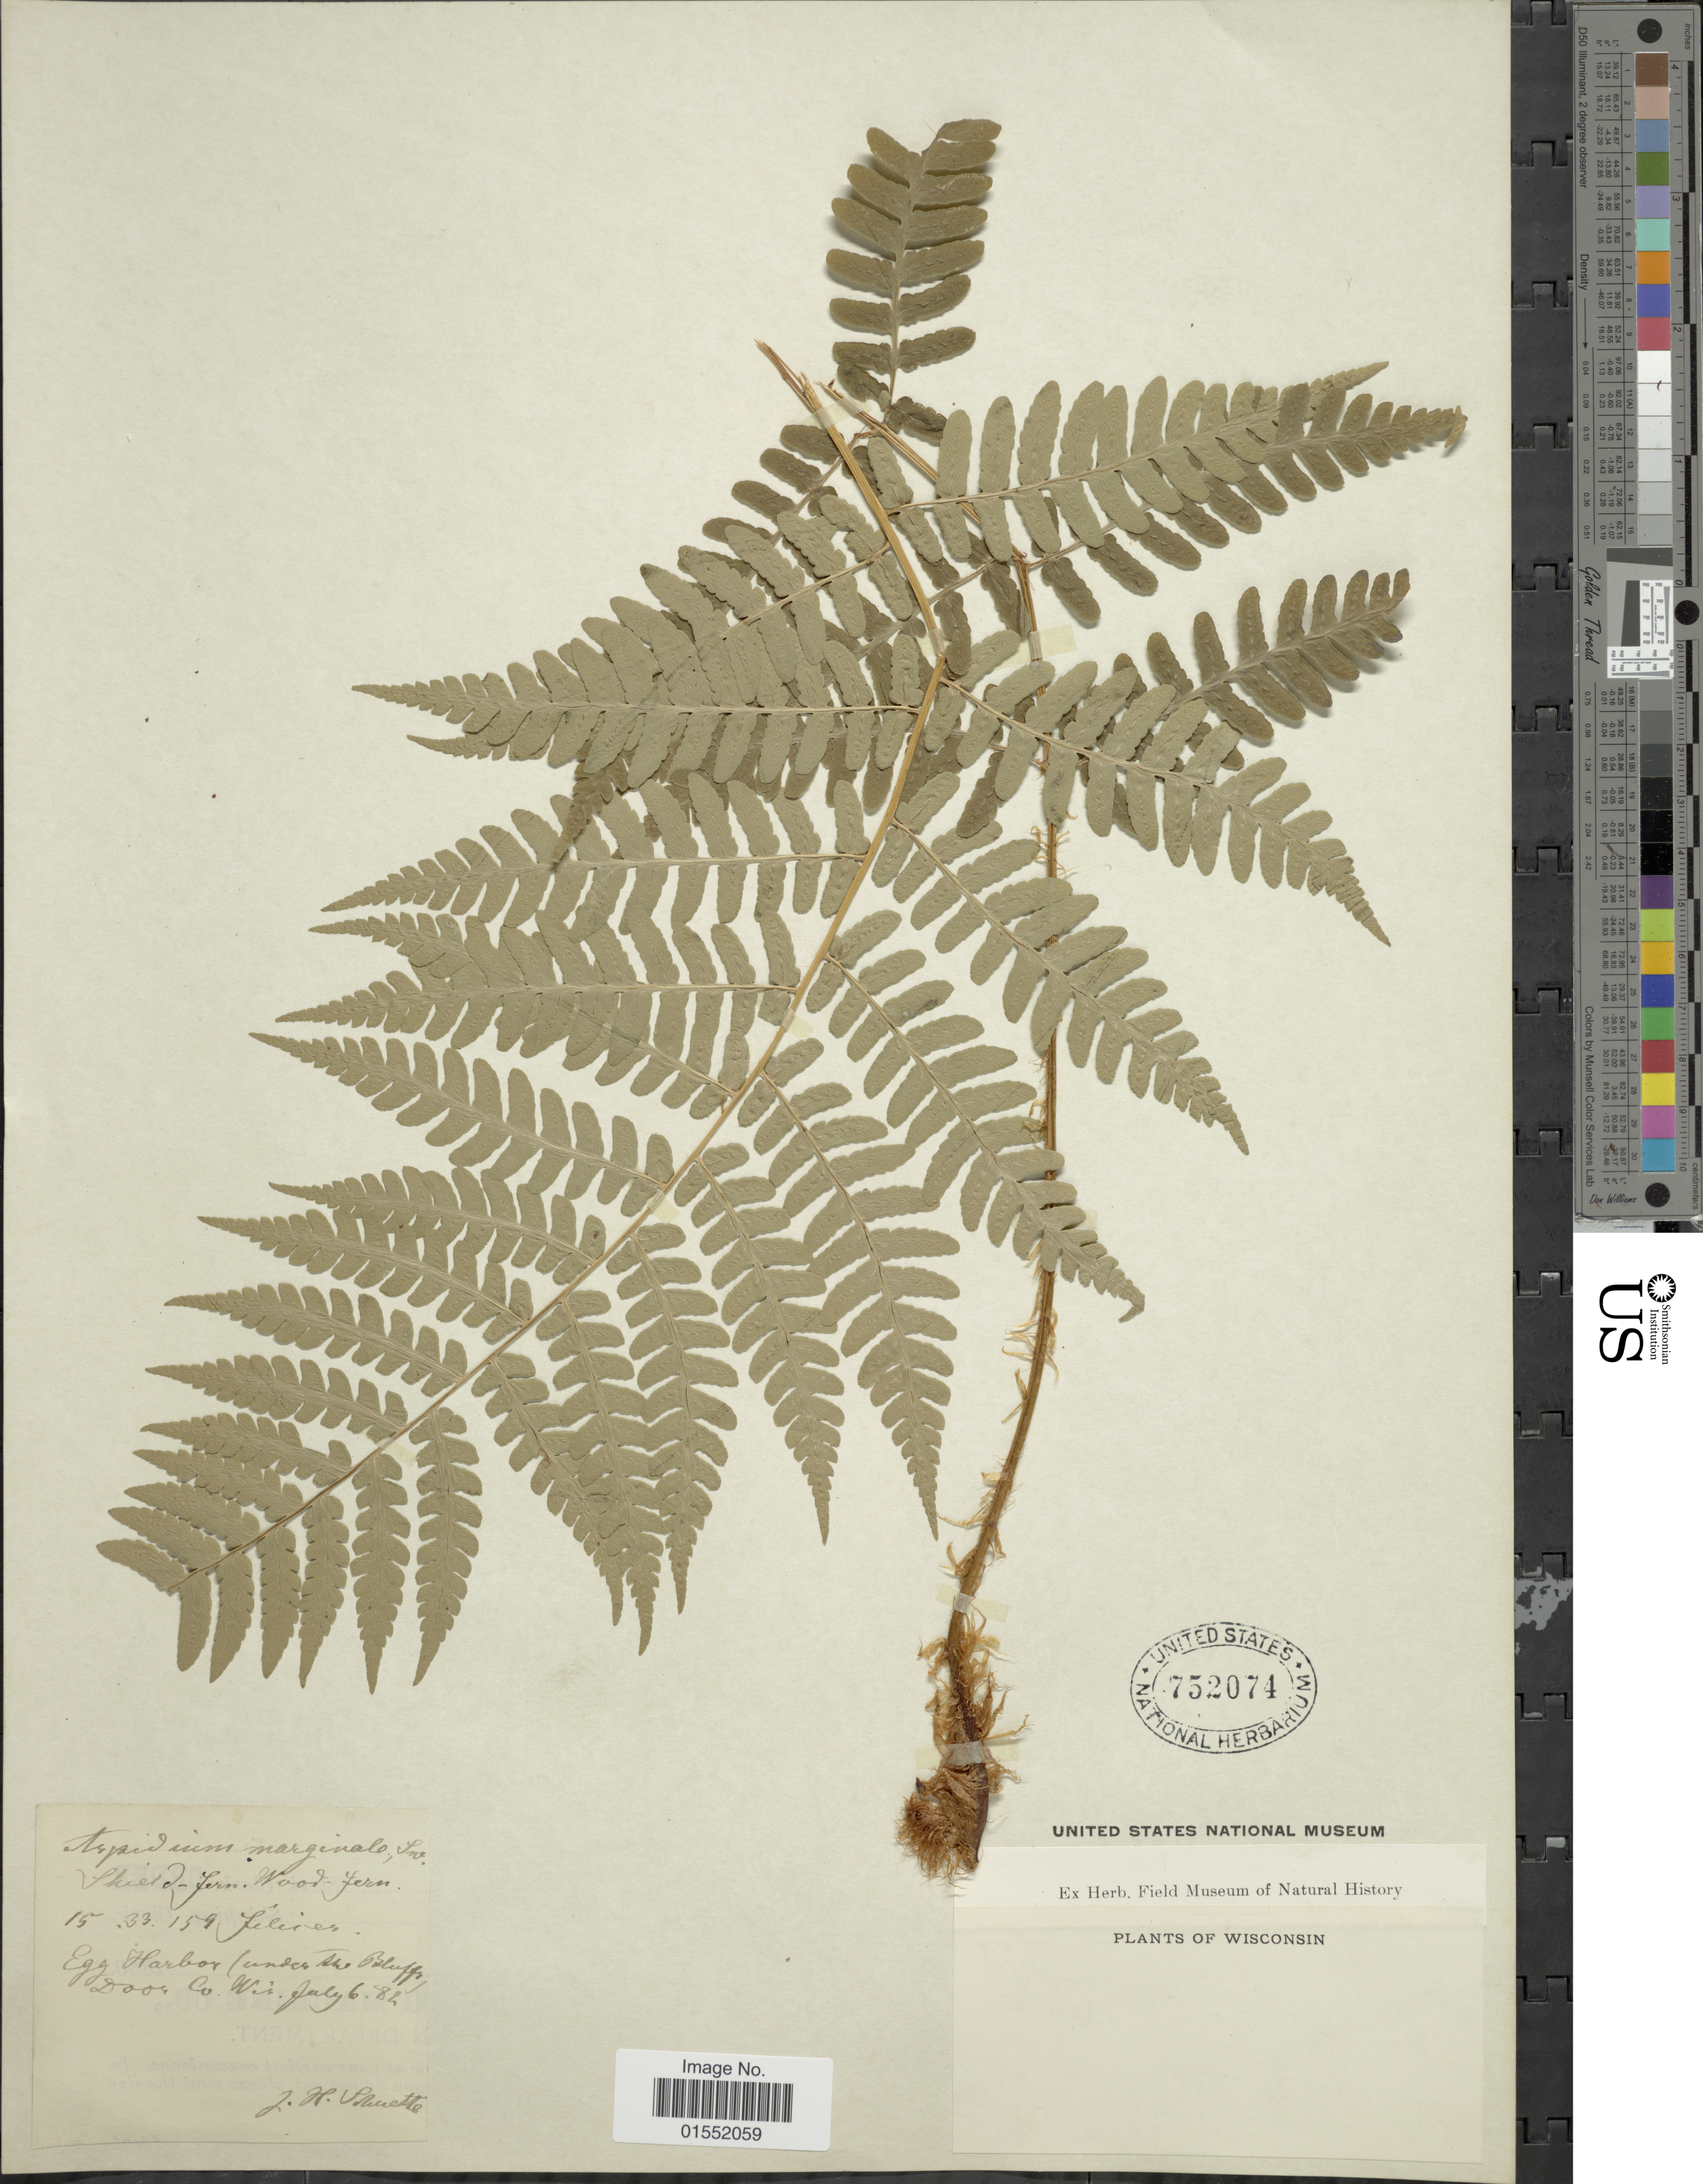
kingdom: Plantae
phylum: Tracheophyta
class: Polypodiopsida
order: Polypodiales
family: Dryopteridaceae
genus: Dryopteris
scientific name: Dryopteris marginalis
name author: (L.) A. Gray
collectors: J. Schuette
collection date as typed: Transcribed d/m/y: 6/7/82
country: United States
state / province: Wisconsin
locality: Egg Harbor (under the Bluffs), Door Co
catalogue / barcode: US 752074